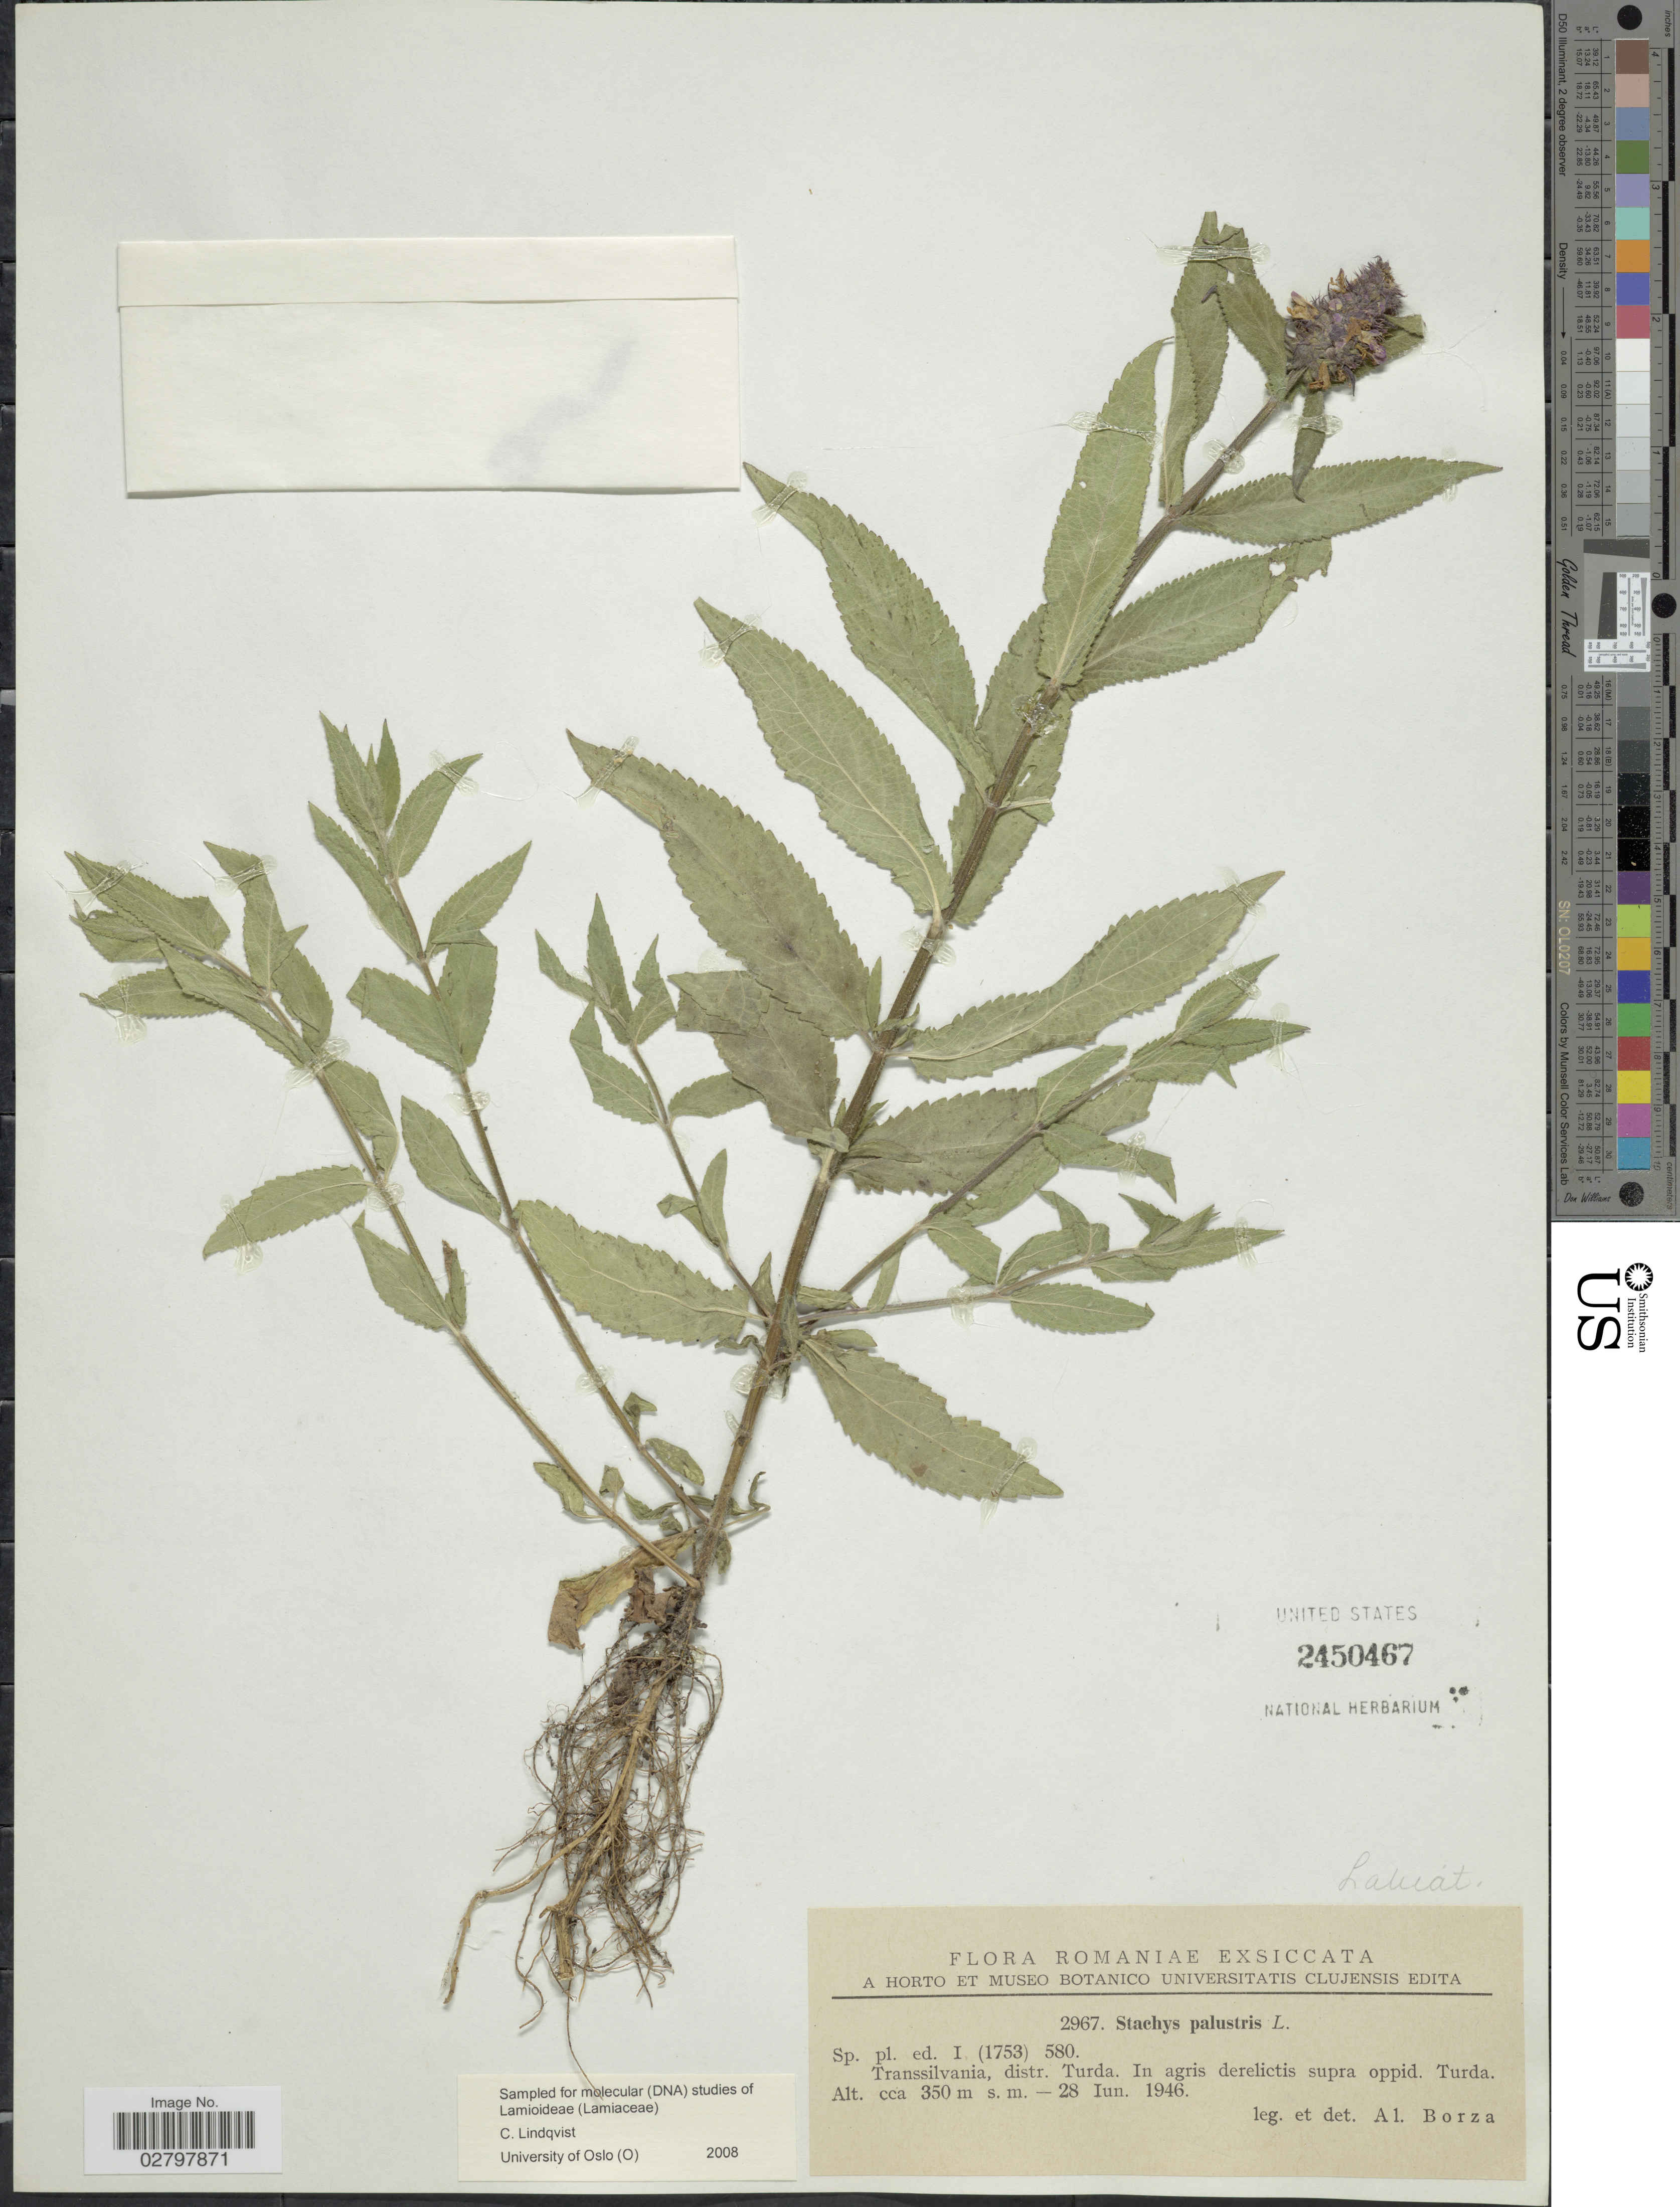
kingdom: Plantae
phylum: Tracheophyta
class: Magnoliopsida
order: Lamiales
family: Lamiaceae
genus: Stachys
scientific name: Stachys palustris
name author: L.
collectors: A. Borza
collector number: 2967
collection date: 1946-06-28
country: Romania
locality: Transsilvania, distr. Turda. In agris derelictis supra oppid. Turda.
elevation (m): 350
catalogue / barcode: US 2450467